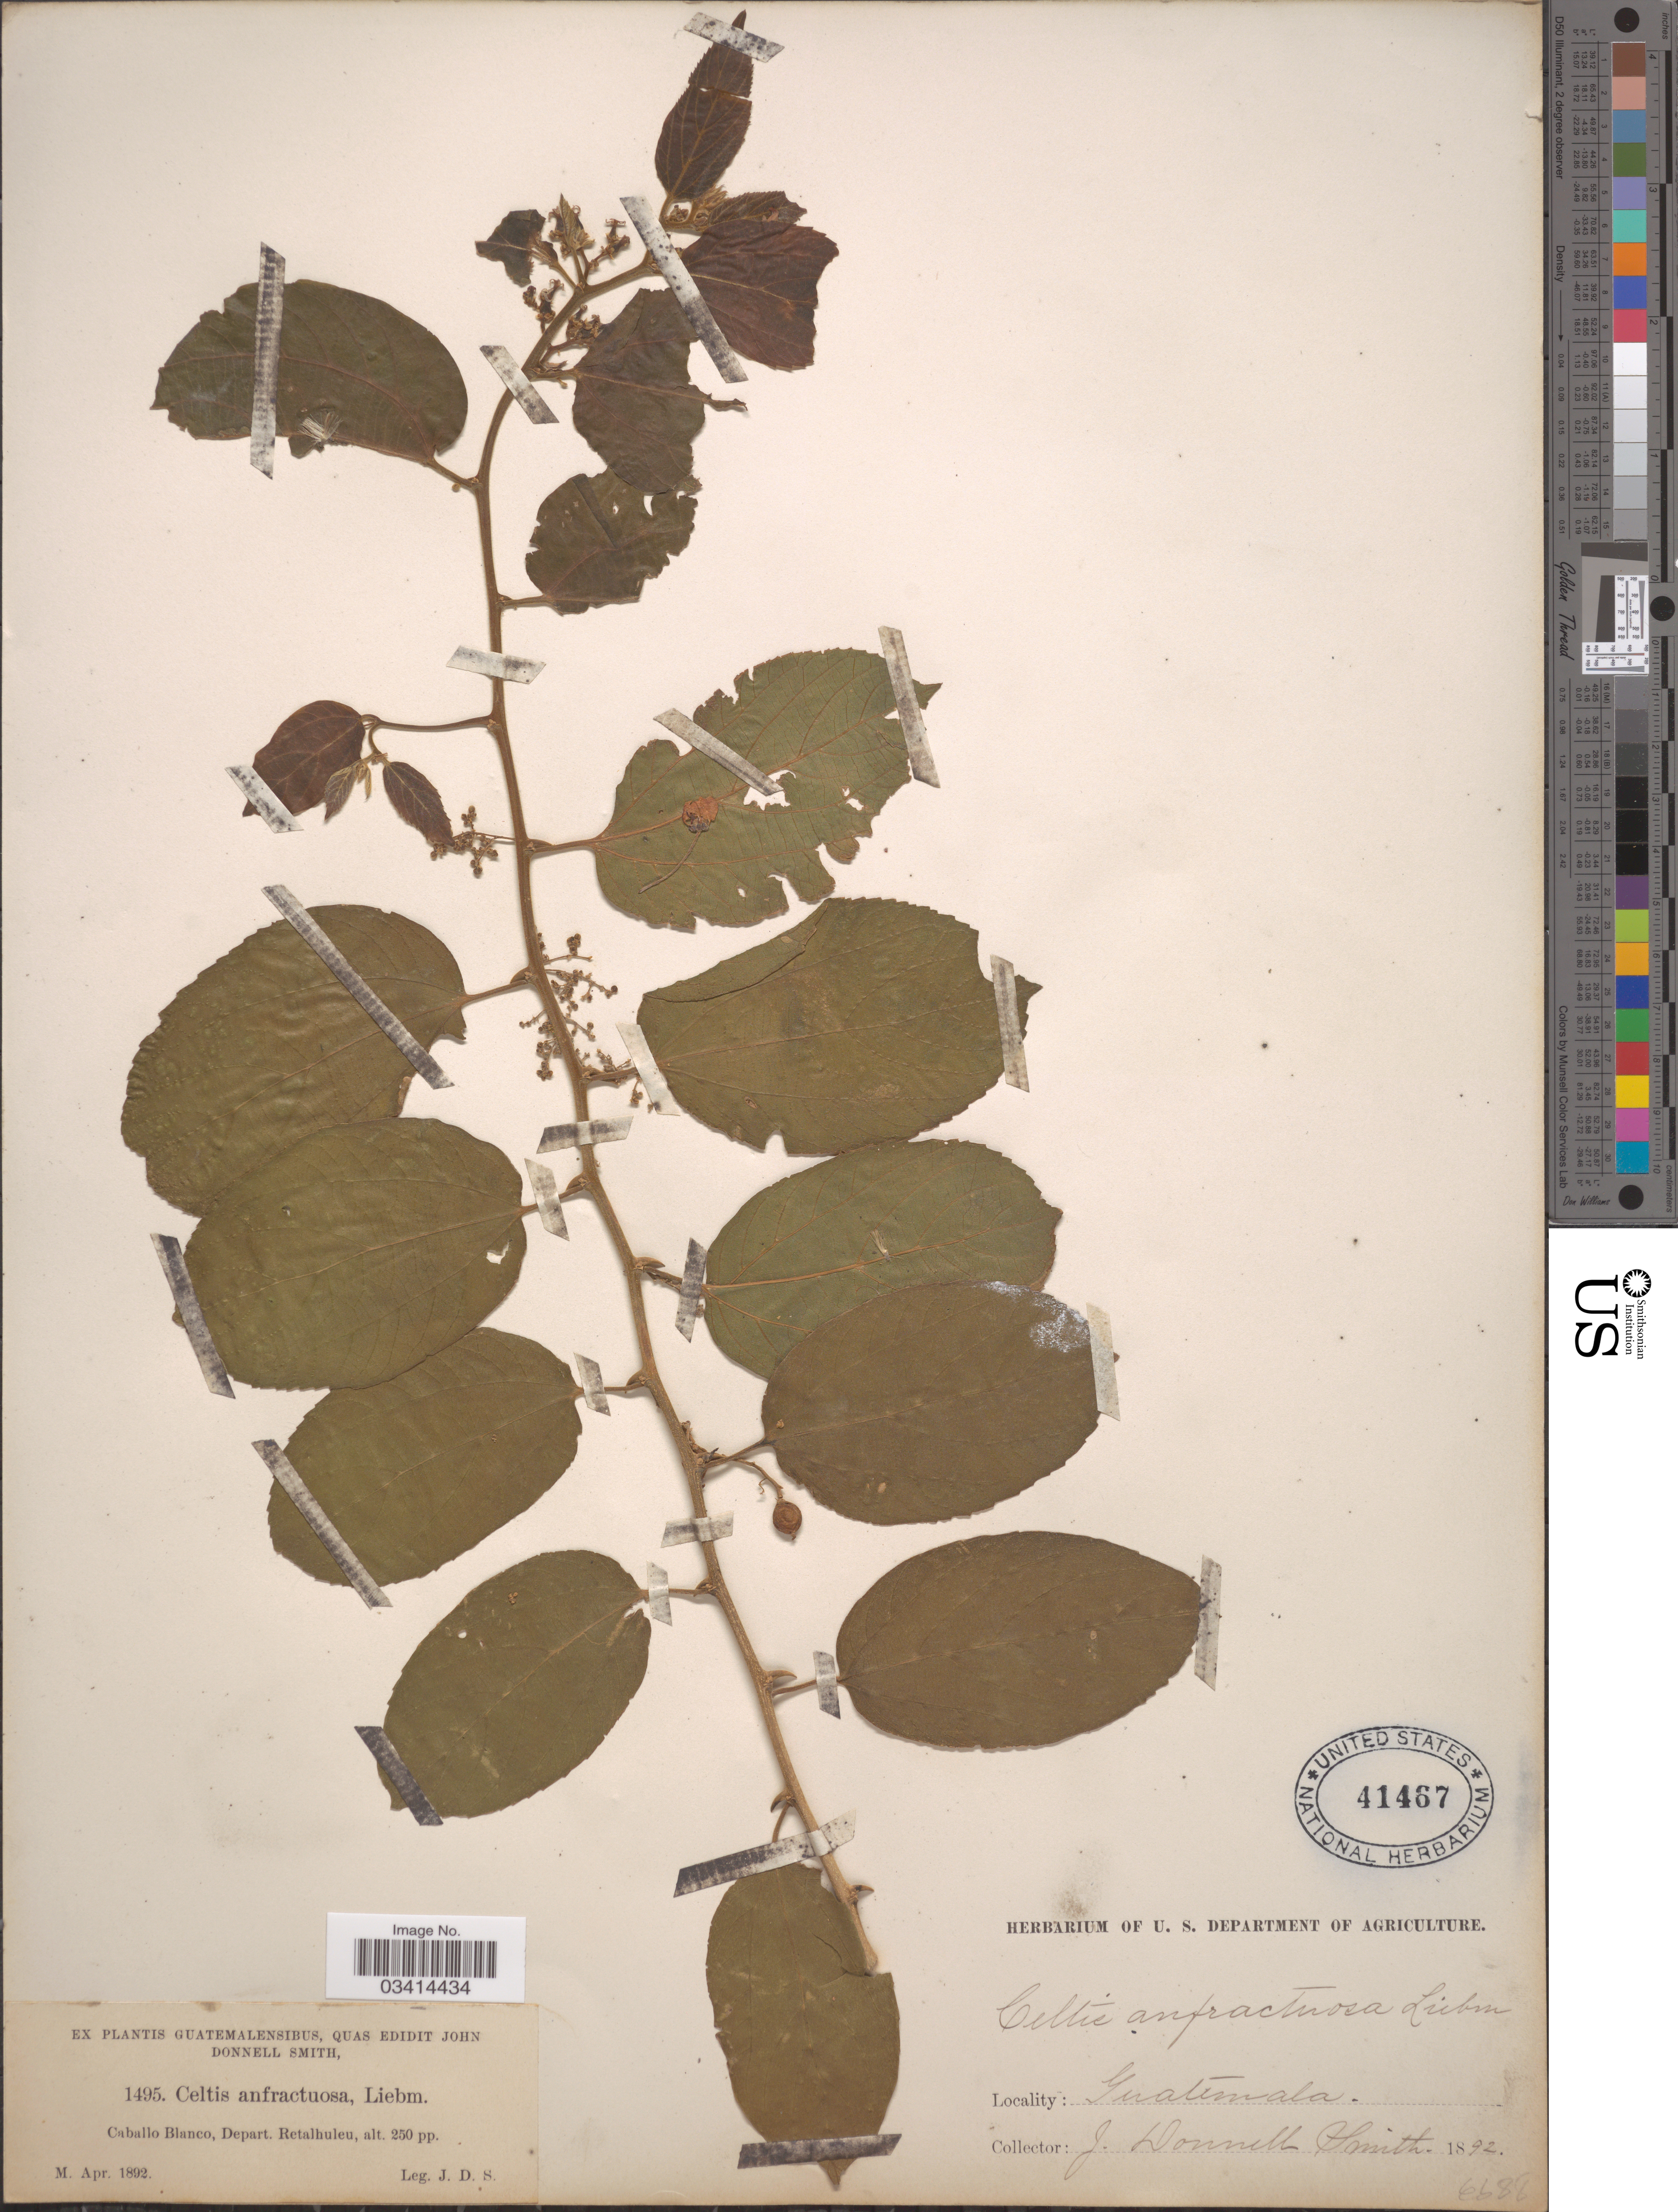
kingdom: Plantae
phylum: Tracheophyta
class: Magnoliopsida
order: Rosales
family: Cannabaceae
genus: Celtis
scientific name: Celtis iguanaea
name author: (Jacq.) Sarg.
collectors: J. Donnell Smith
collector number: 1495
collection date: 1892-04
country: Guatemala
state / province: Retalhuleu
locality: Caballo Blanco, Depart. Retalhuleu.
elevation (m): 76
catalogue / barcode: US 41467